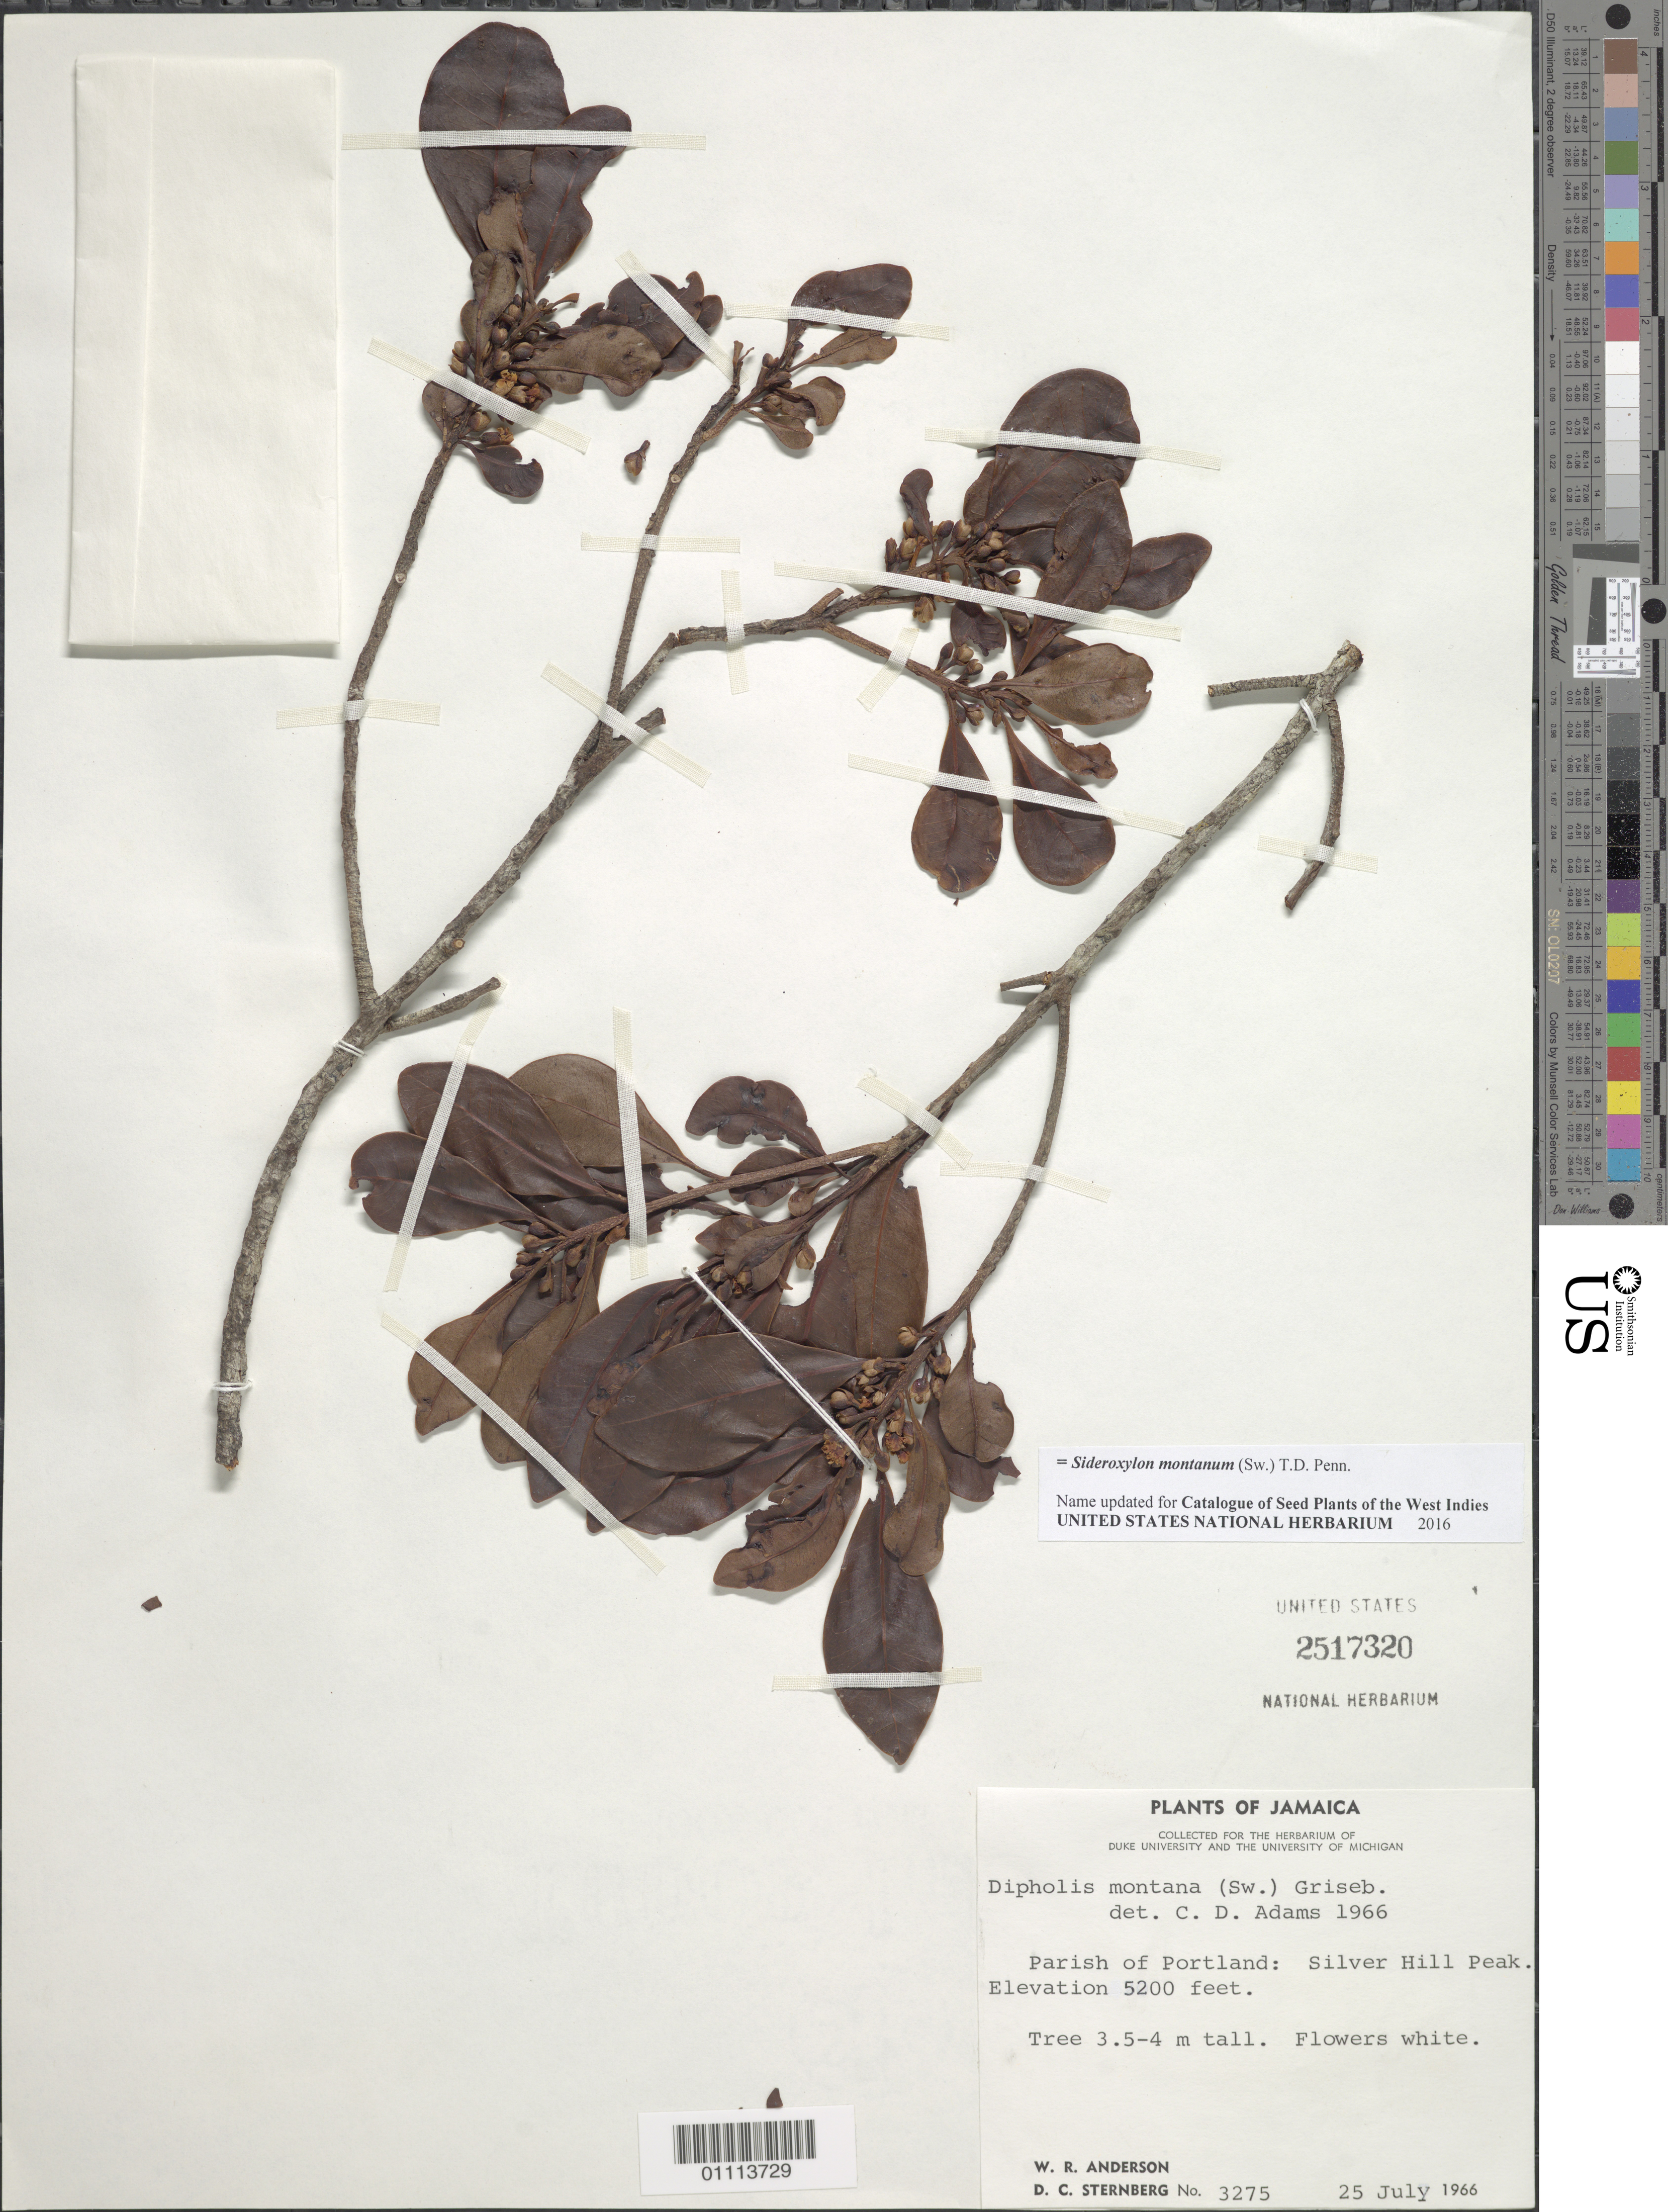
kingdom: Plantae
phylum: Tracheophyta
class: Magnoliopsida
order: Ericales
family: Sapotaceae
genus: Dipholis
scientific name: Dipholis montana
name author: (Sw.) Griseb.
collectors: W. R. Anderson & D. Sternberg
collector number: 3275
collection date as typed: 25 Jul 1966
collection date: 1966-07-25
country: Jamaica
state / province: Portland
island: Jamaica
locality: Silver Hill Peak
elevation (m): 1585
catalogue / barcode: US 2517320